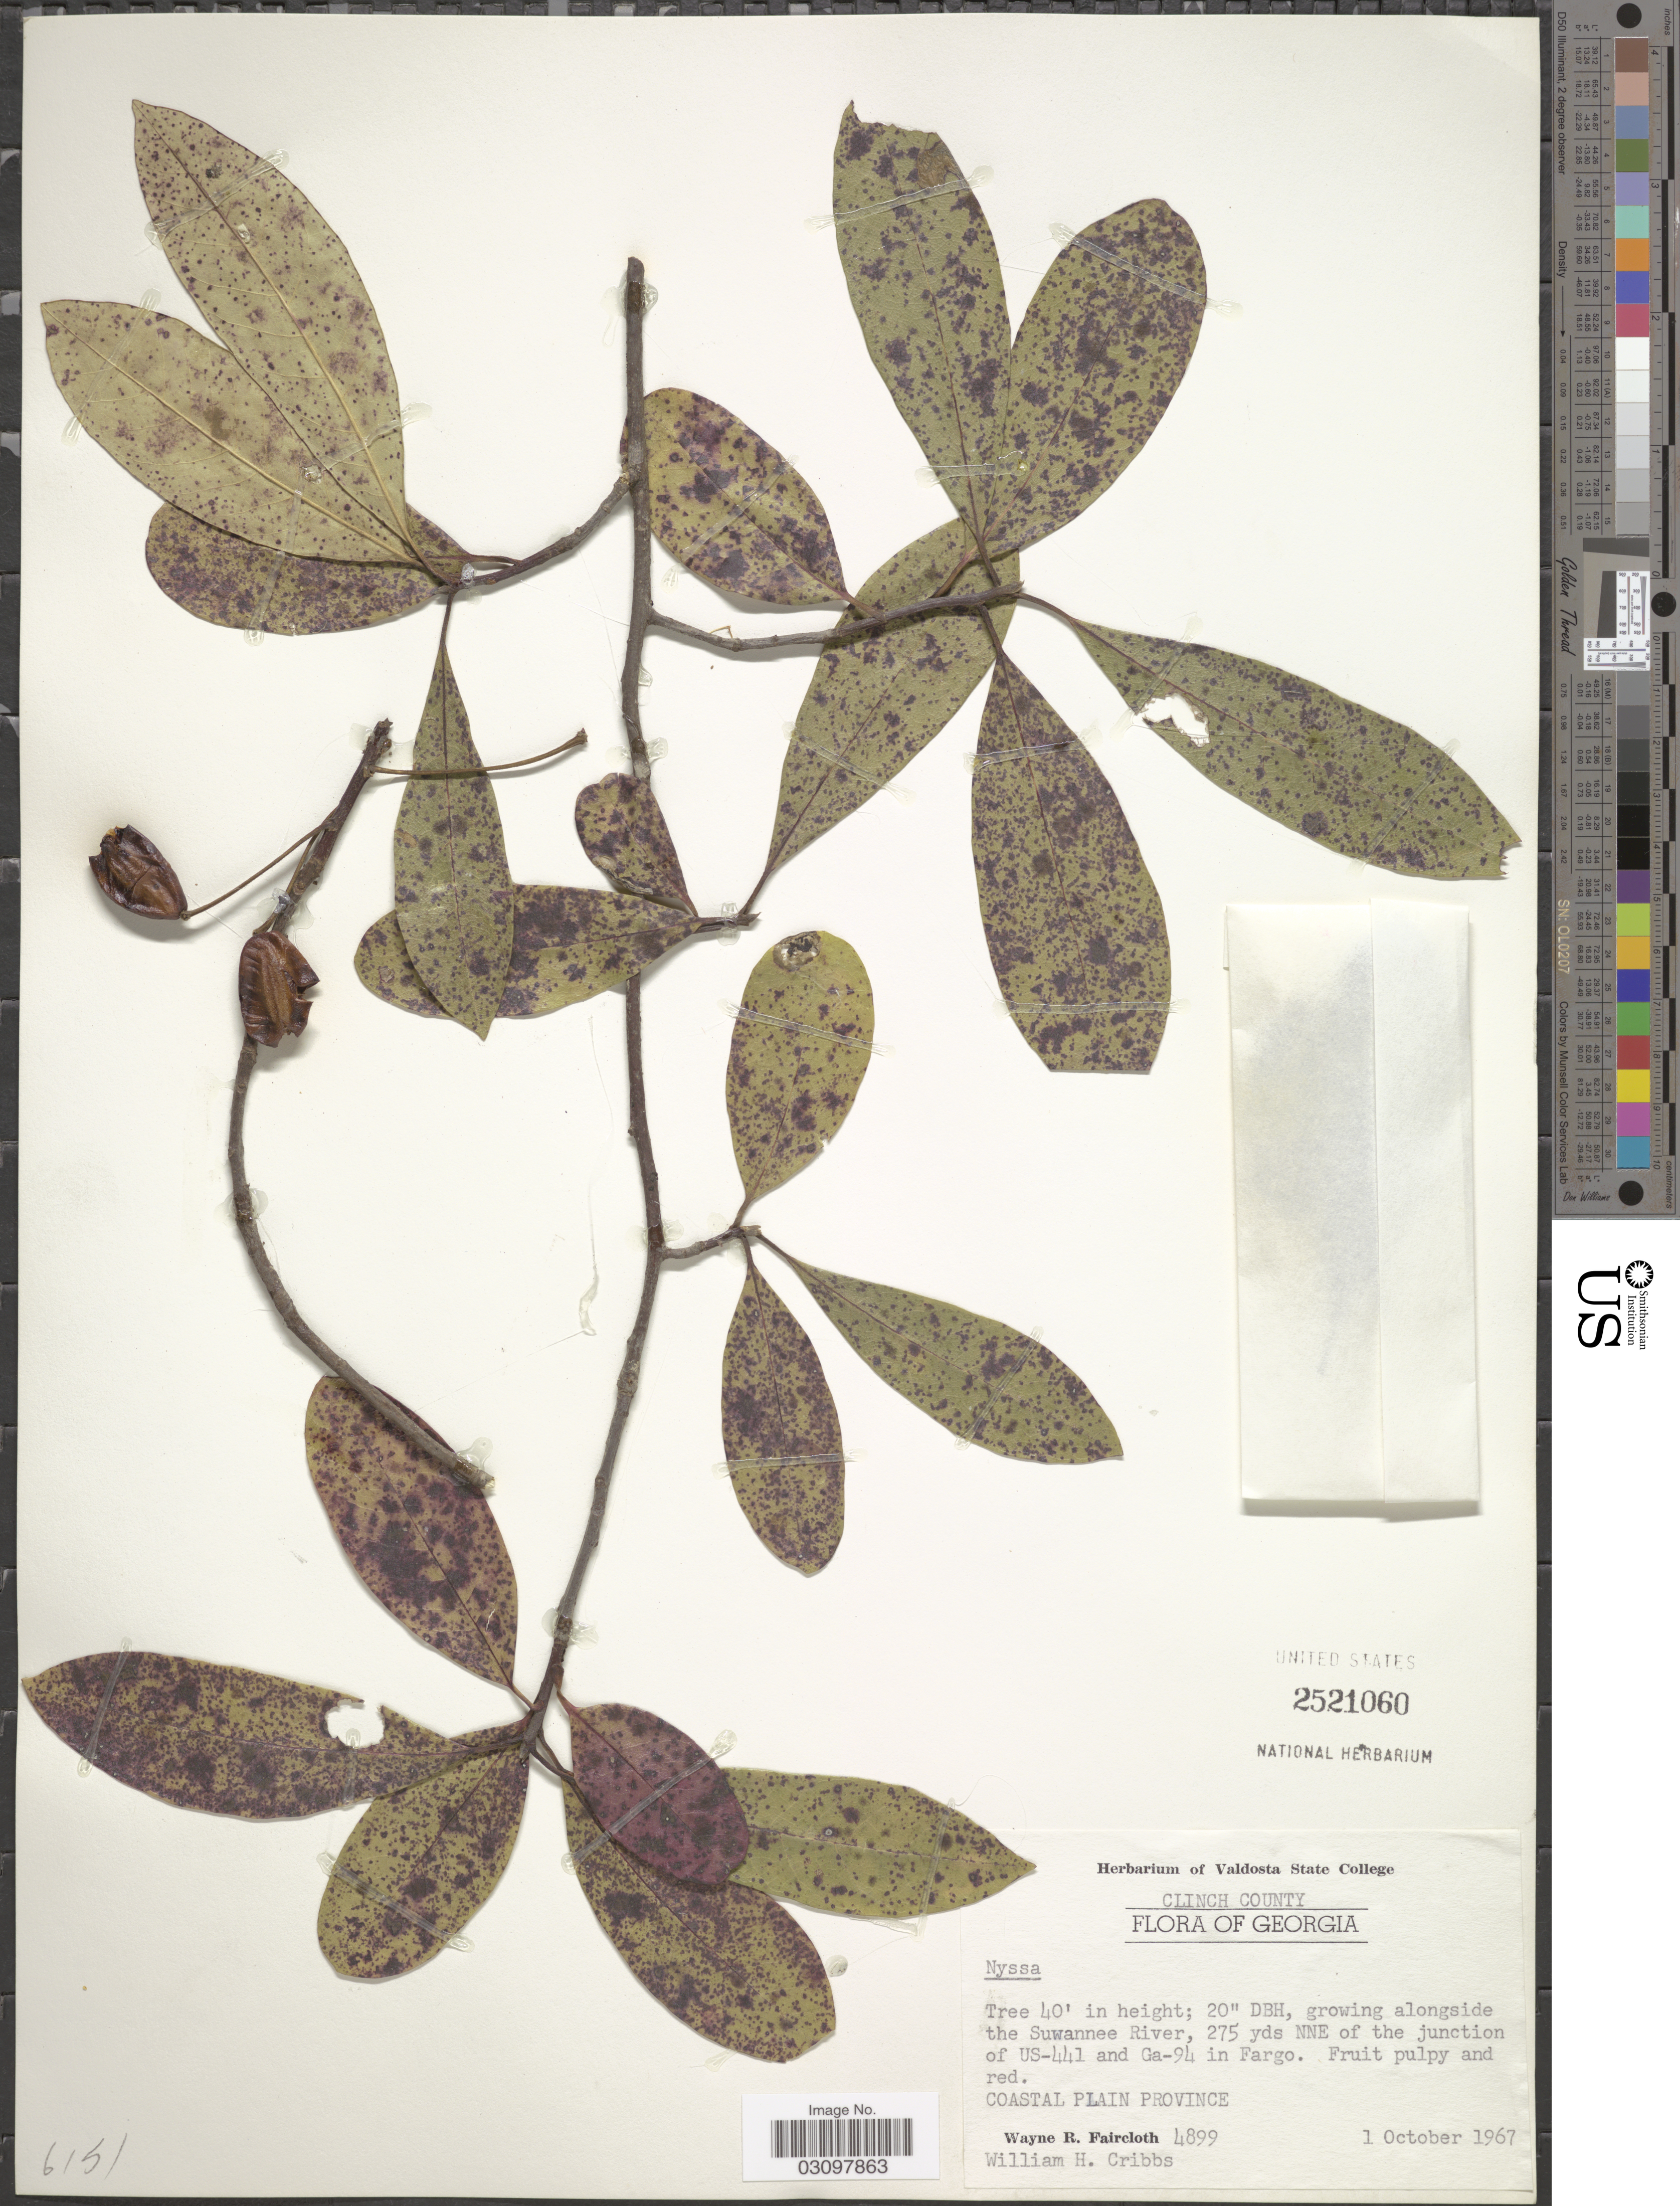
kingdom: Plantae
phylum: Tracheophyta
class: Magnoliopsida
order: Cornales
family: Nyssaceae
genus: Nyssa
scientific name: Nyssa ogeche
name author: W. Bartram ex Marshall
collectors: W. Faircloth & W. Cribbs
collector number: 4899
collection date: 1967-10-01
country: United States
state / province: Georgia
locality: Clinch County. Alongside the Suwannee River, 275 yds NNE of the junction of US-441 and Ga-94 in Fargo. Coastal Plain Province.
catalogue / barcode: US 2521060